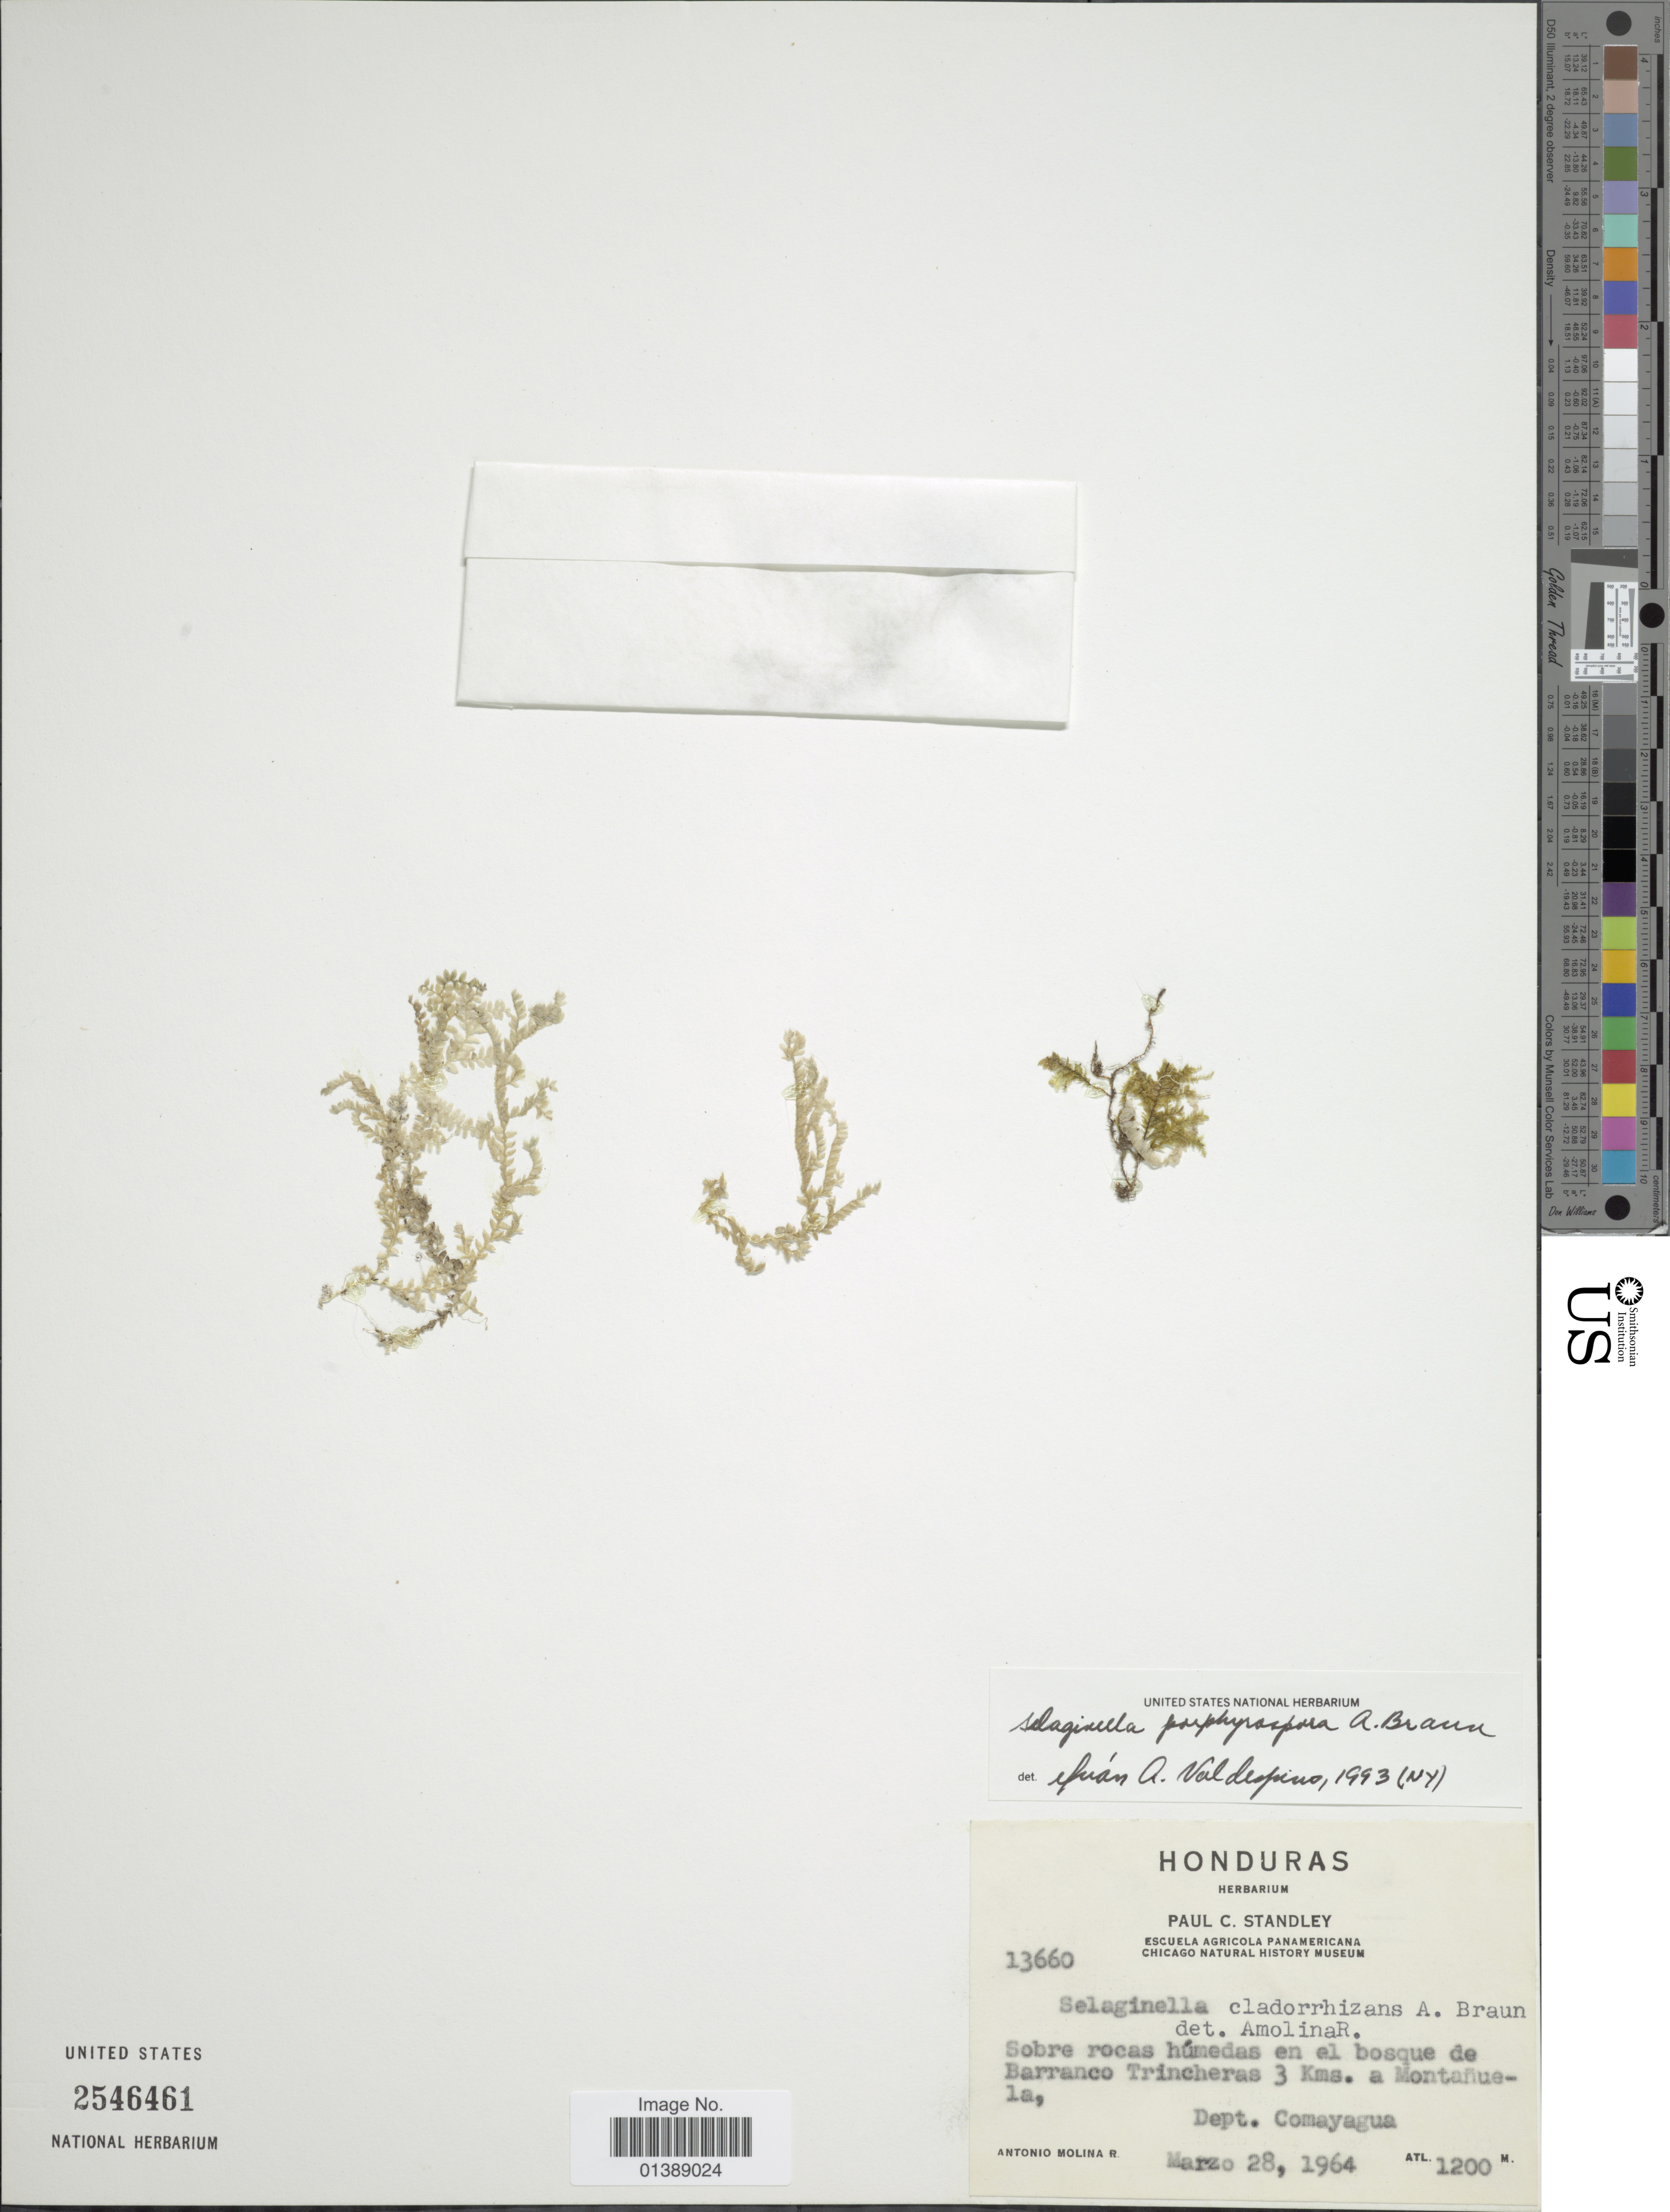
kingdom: Plantae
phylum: Tracheophyta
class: Lycopodiopsida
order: Selaginellales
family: Selaginellaceae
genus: Selaginella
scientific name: Selaginella porphyrospora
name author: A. Braun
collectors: A. Molina R.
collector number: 13660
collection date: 1964-03-28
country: Honduras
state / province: Comayagua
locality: Sobre rocas húmedas en el bosque de Barranco Tricheras 3 Kms a Montañuela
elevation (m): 1200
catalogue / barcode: US 2546461